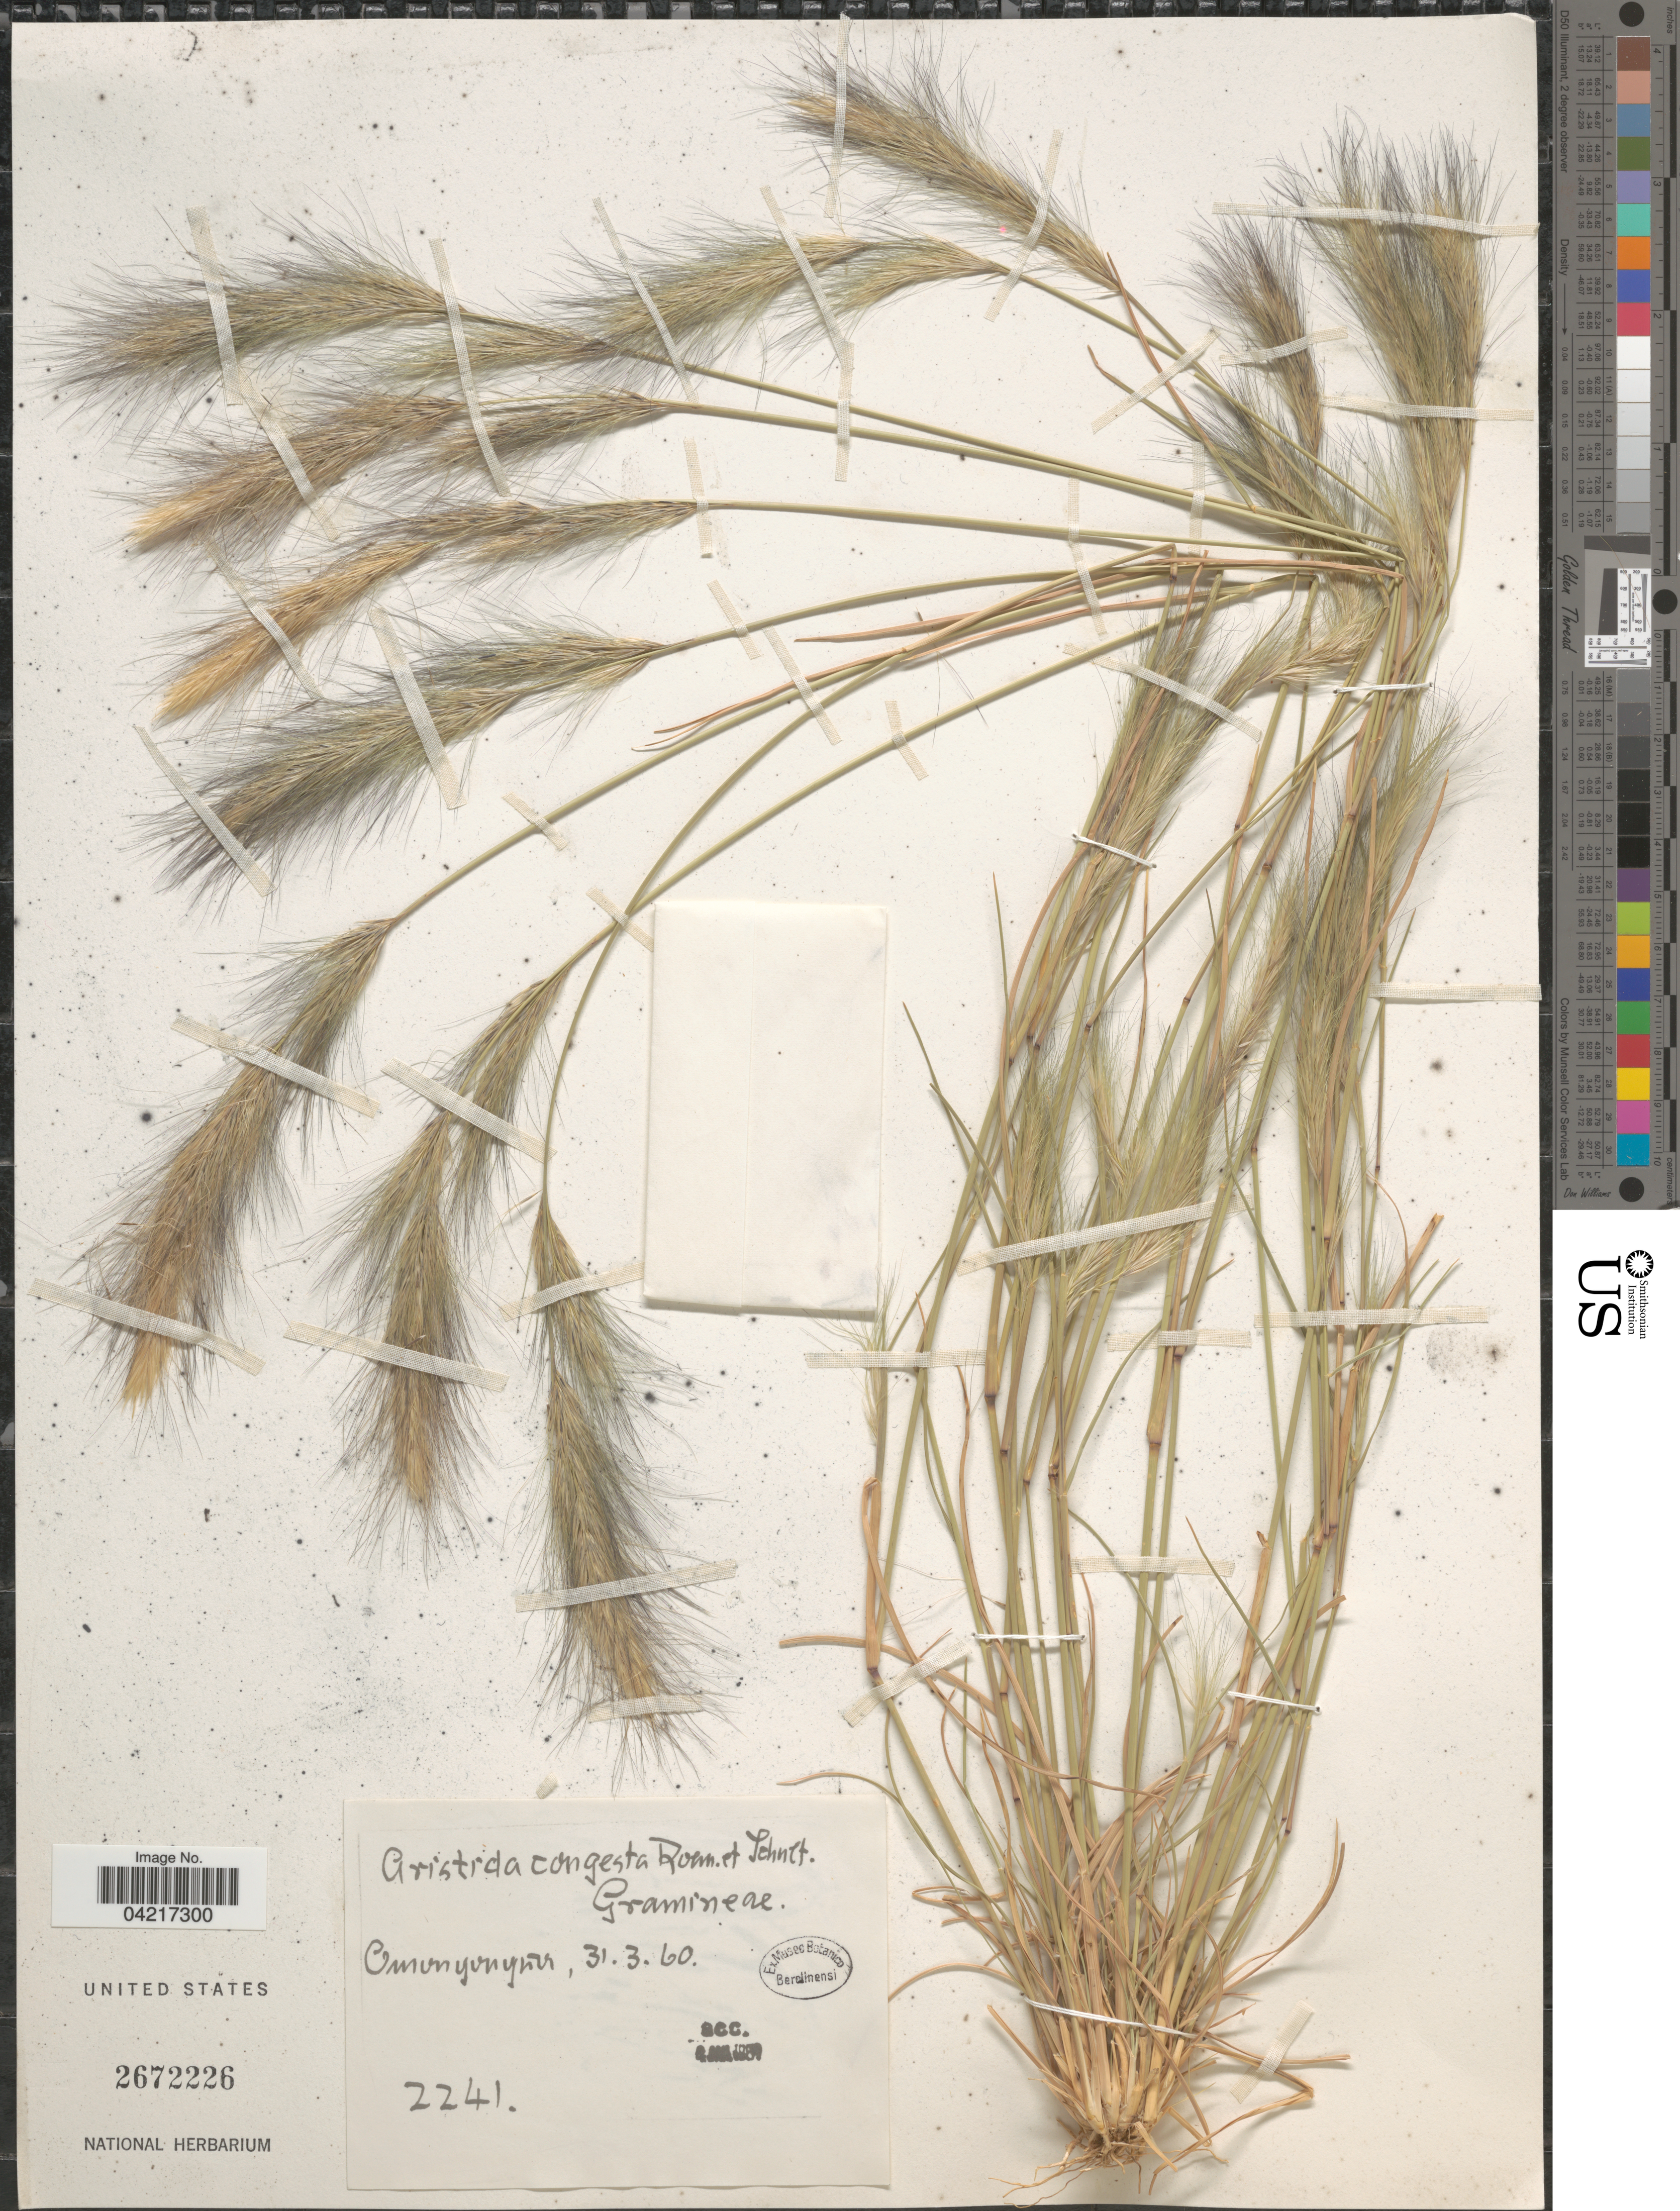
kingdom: Plantae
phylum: Tracheophyta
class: Liliopsida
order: Poales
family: Poaceae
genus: Aristida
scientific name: Aristida congesta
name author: Roem. & Schult.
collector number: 2241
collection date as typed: Transcribed d/m/y: 31/3/60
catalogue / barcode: US 2672226